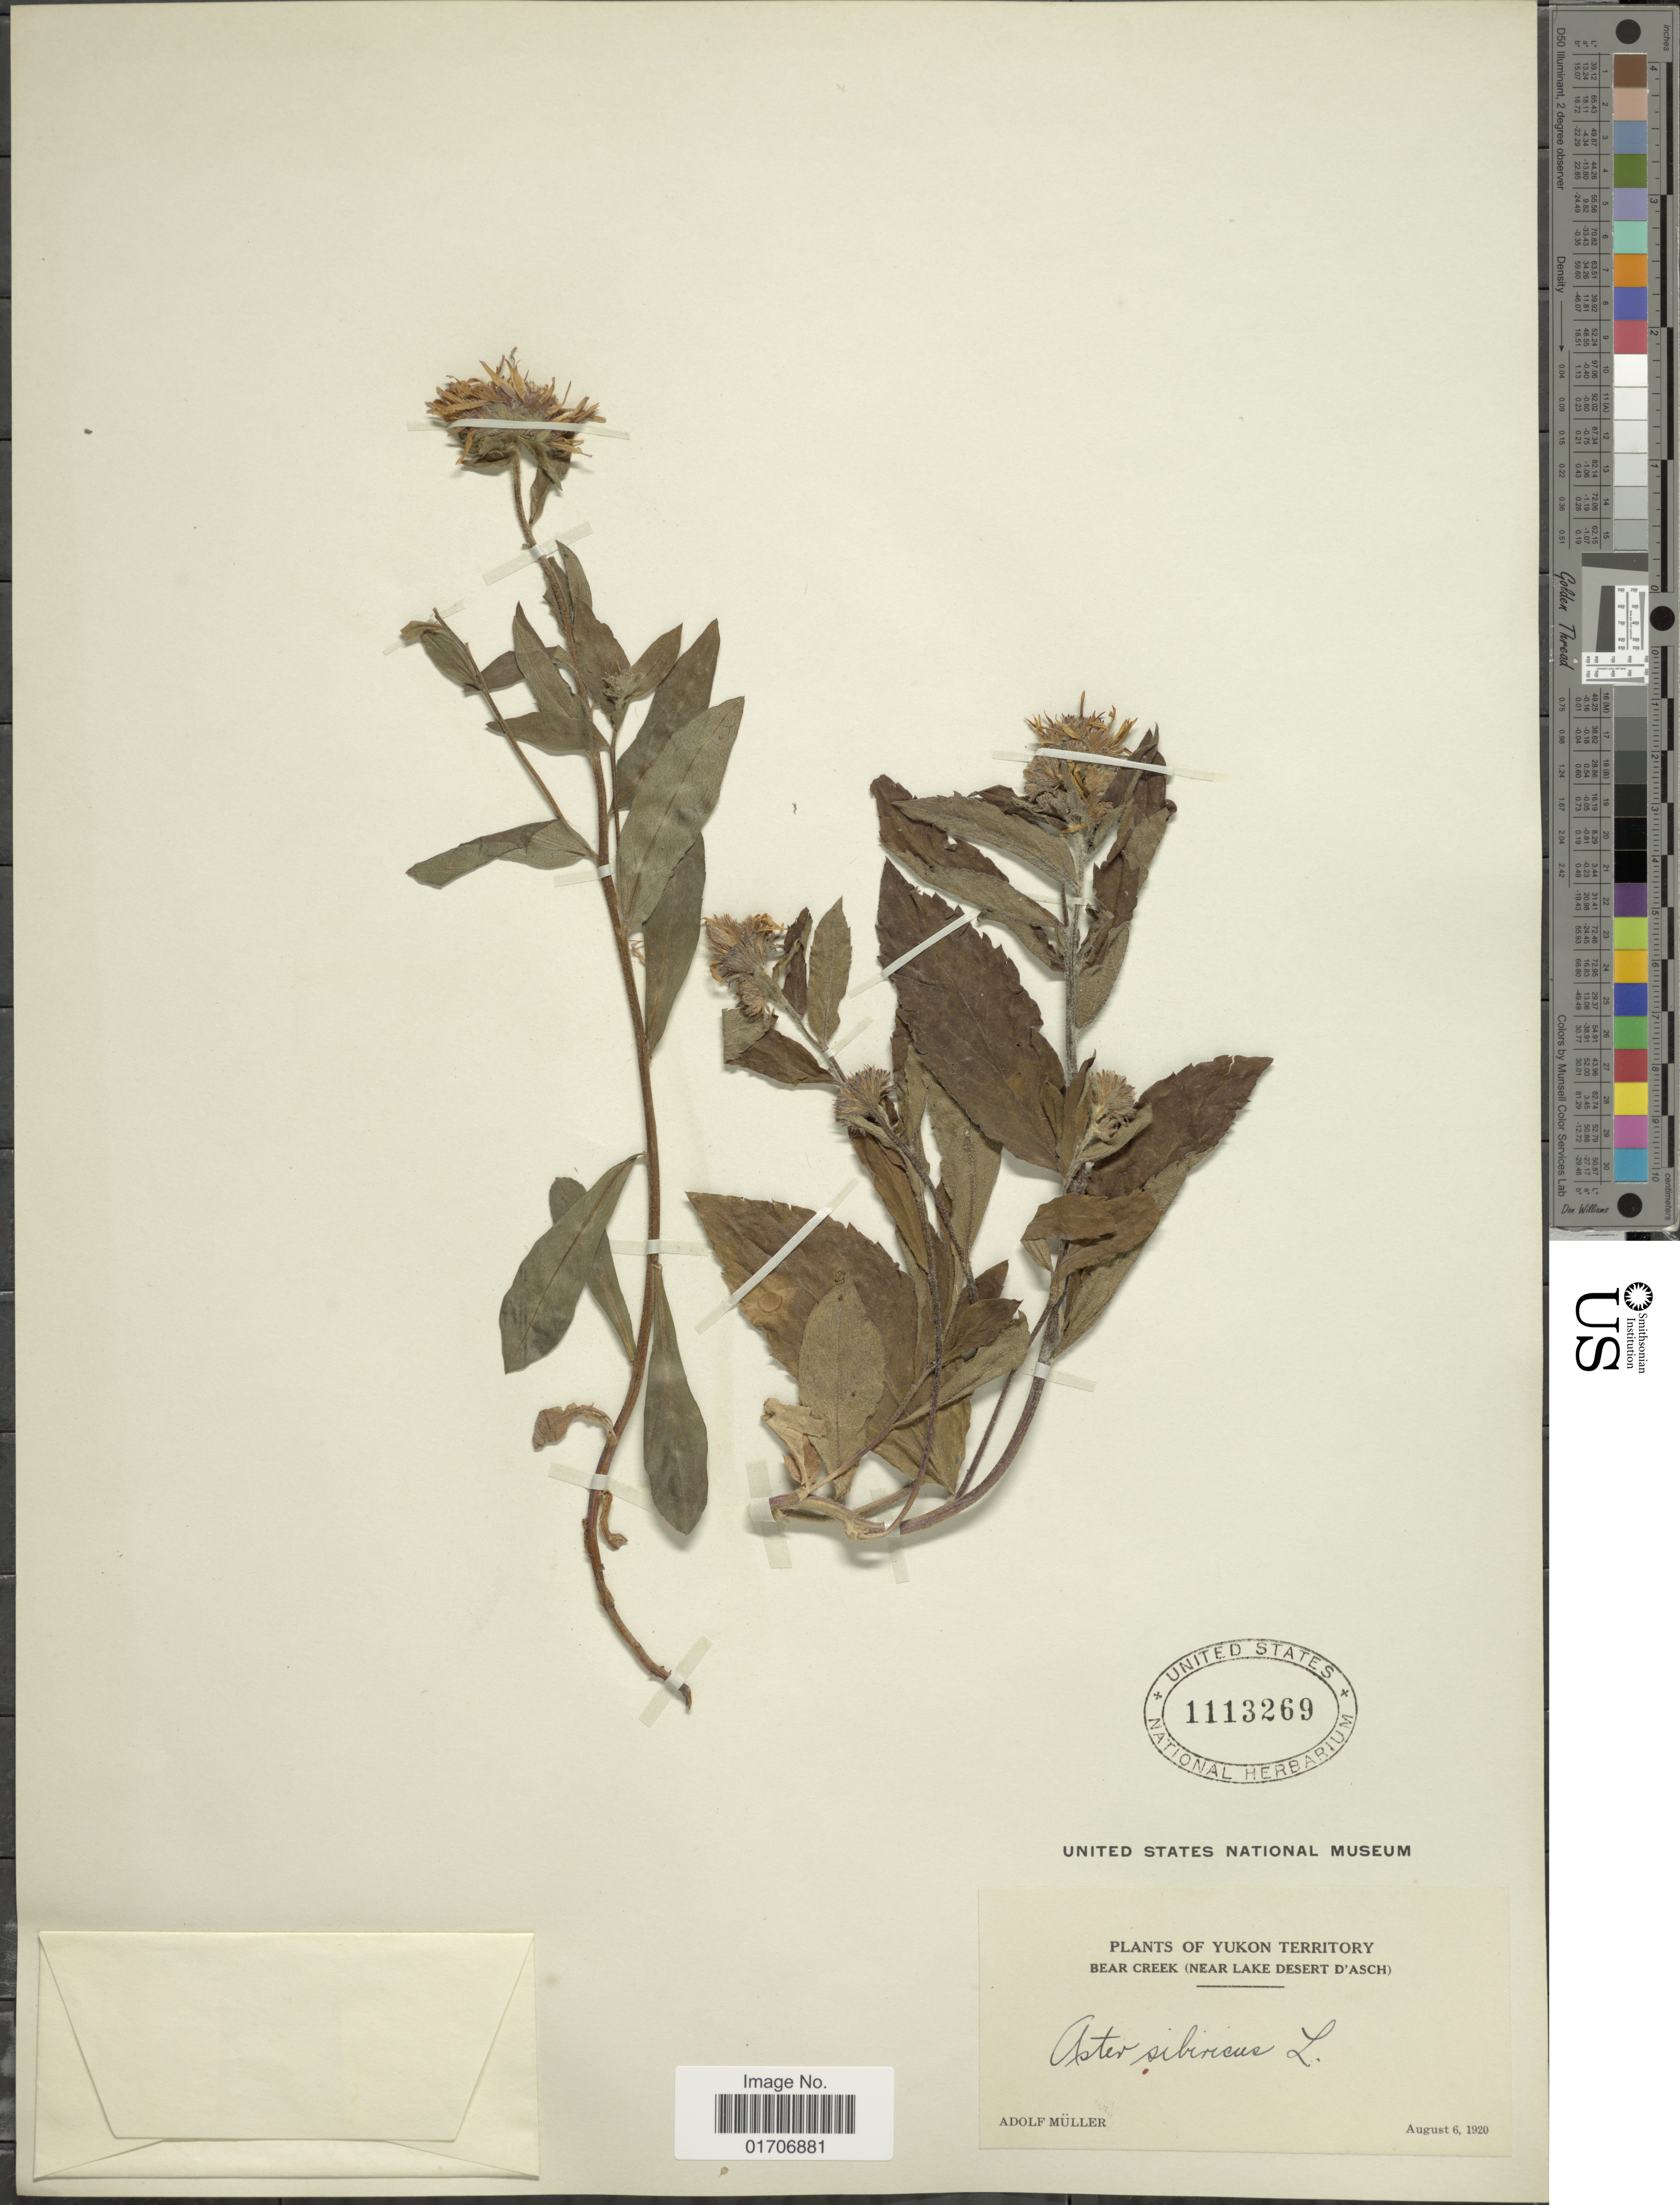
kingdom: Plantae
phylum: Tracheophyta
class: Magnoliopsida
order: Asterales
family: Asteraceae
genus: Eurybia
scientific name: Eurybia sibirica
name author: (L.) G.L. Nesom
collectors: A. Muller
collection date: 1920-08-06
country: Canada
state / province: Yukon Territory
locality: Bear Creek (near lake Desert D'Asch).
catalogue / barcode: US 1113269